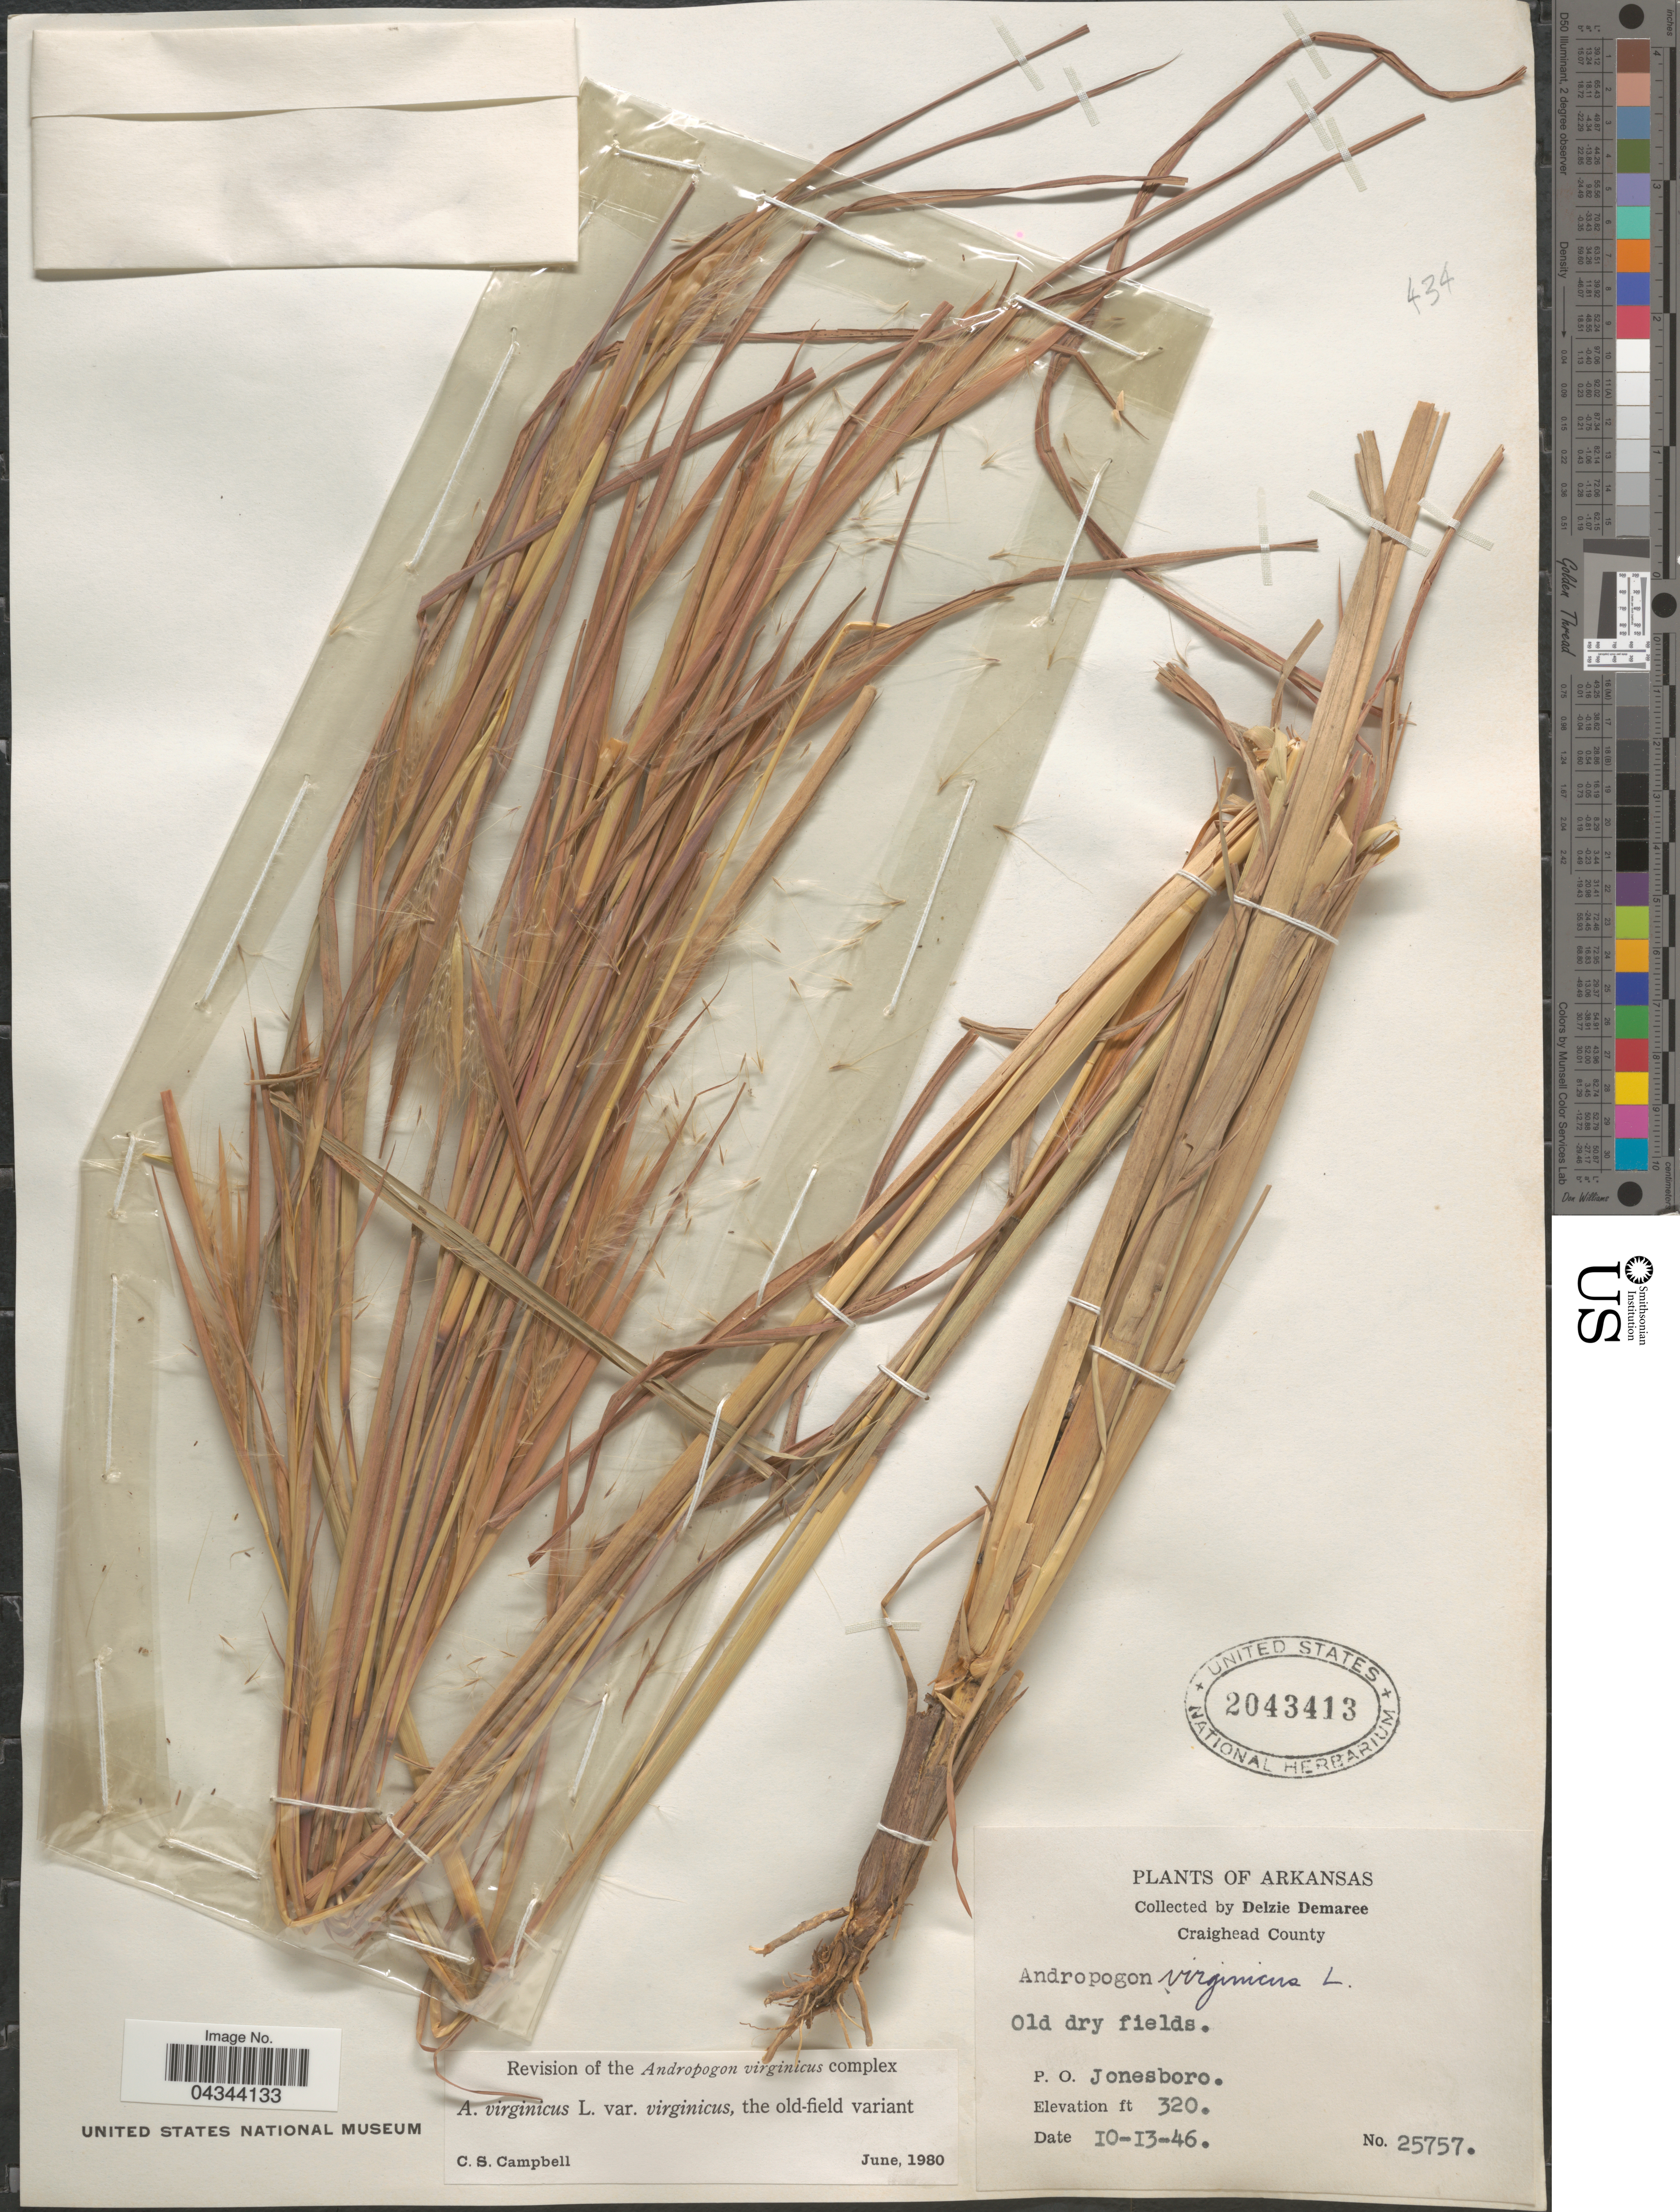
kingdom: Plantae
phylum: Tracheophyta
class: Liliopsida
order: Poales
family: Poaceae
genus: Andropogon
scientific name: Andropogon virginicus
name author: L.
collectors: D. Demaree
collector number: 25757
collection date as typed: Transcribed d/m/y: 13/10/46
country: United States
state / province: Arkansas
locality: Craighead County. P. O. Jonesboro.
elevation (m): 98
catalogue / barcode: US 2043413